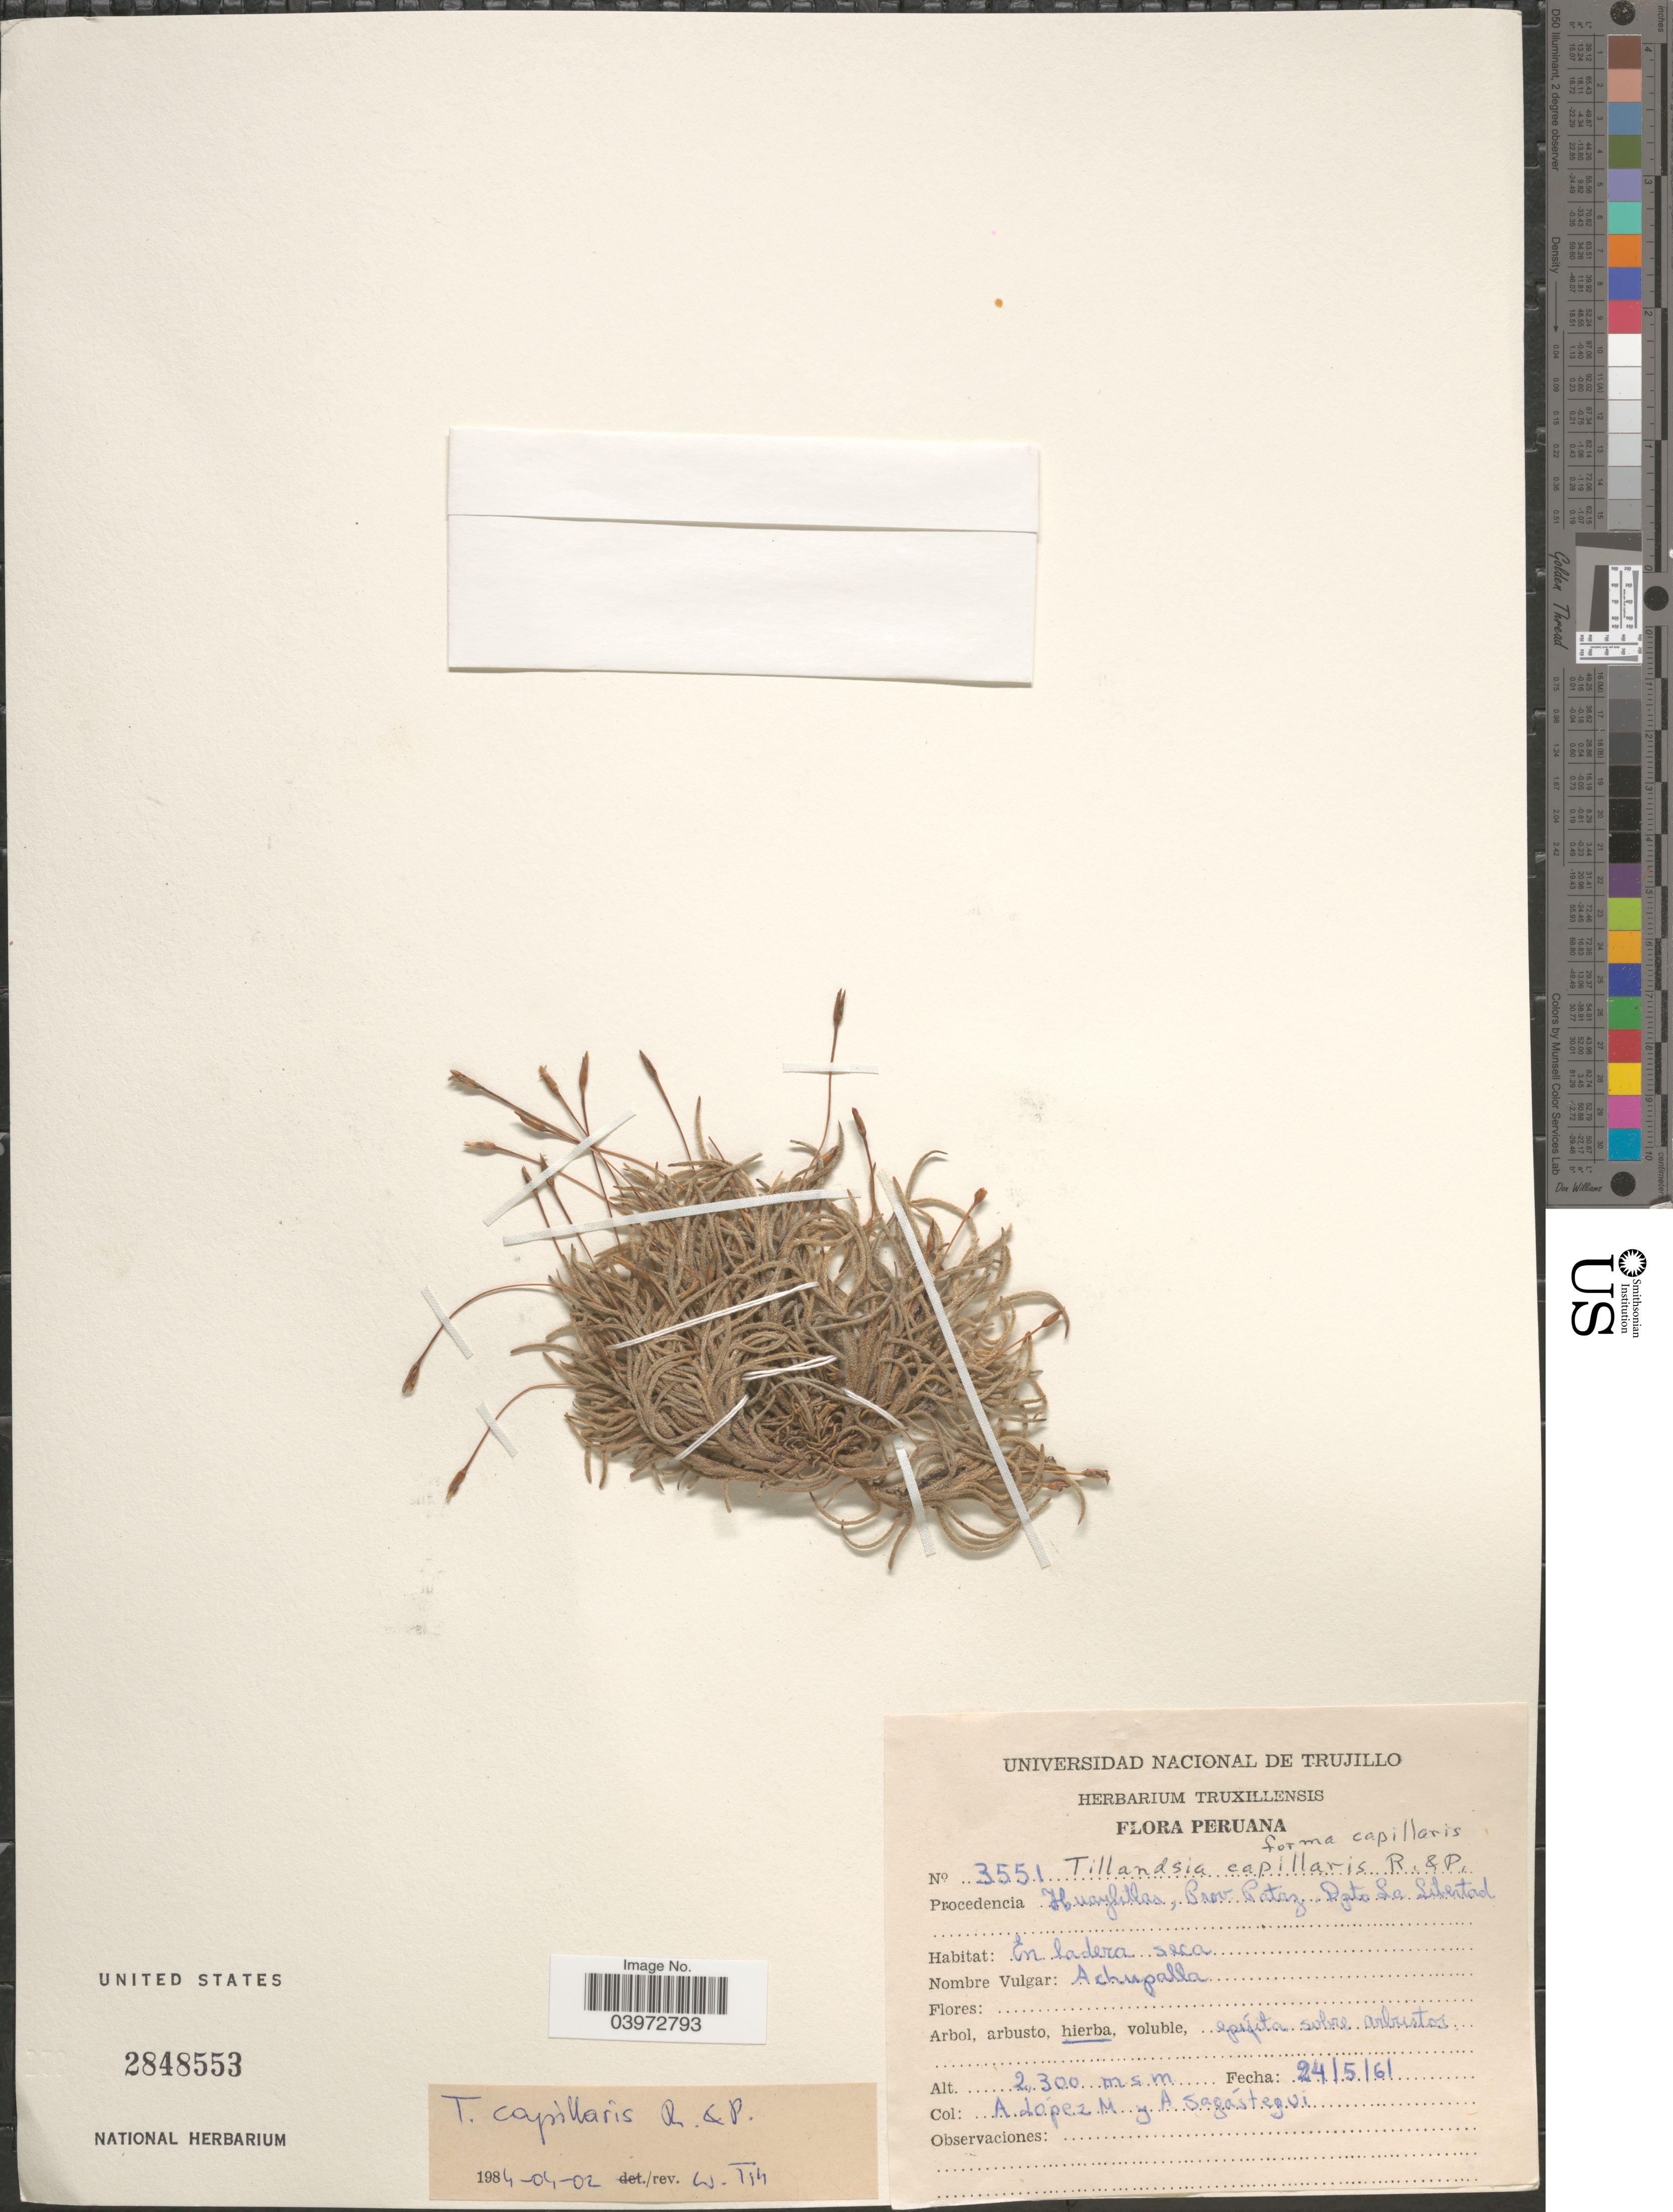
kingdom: Plantae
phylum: Tracheophyta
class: Liliopsida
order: Poales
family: Bromeliaceae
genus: Tillandsia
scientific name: Tillandsia capillaris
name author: Ruiz & Pav.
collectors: A. López M. & A. Sagastegui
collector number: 3551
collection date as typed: Transcribed d/m/y: 24/5/61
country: Peru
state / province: La Libertad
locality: Huaylillas, Prov. Pataz, Dpto. La Libertad.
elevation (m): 2300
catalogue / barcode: US 2848553